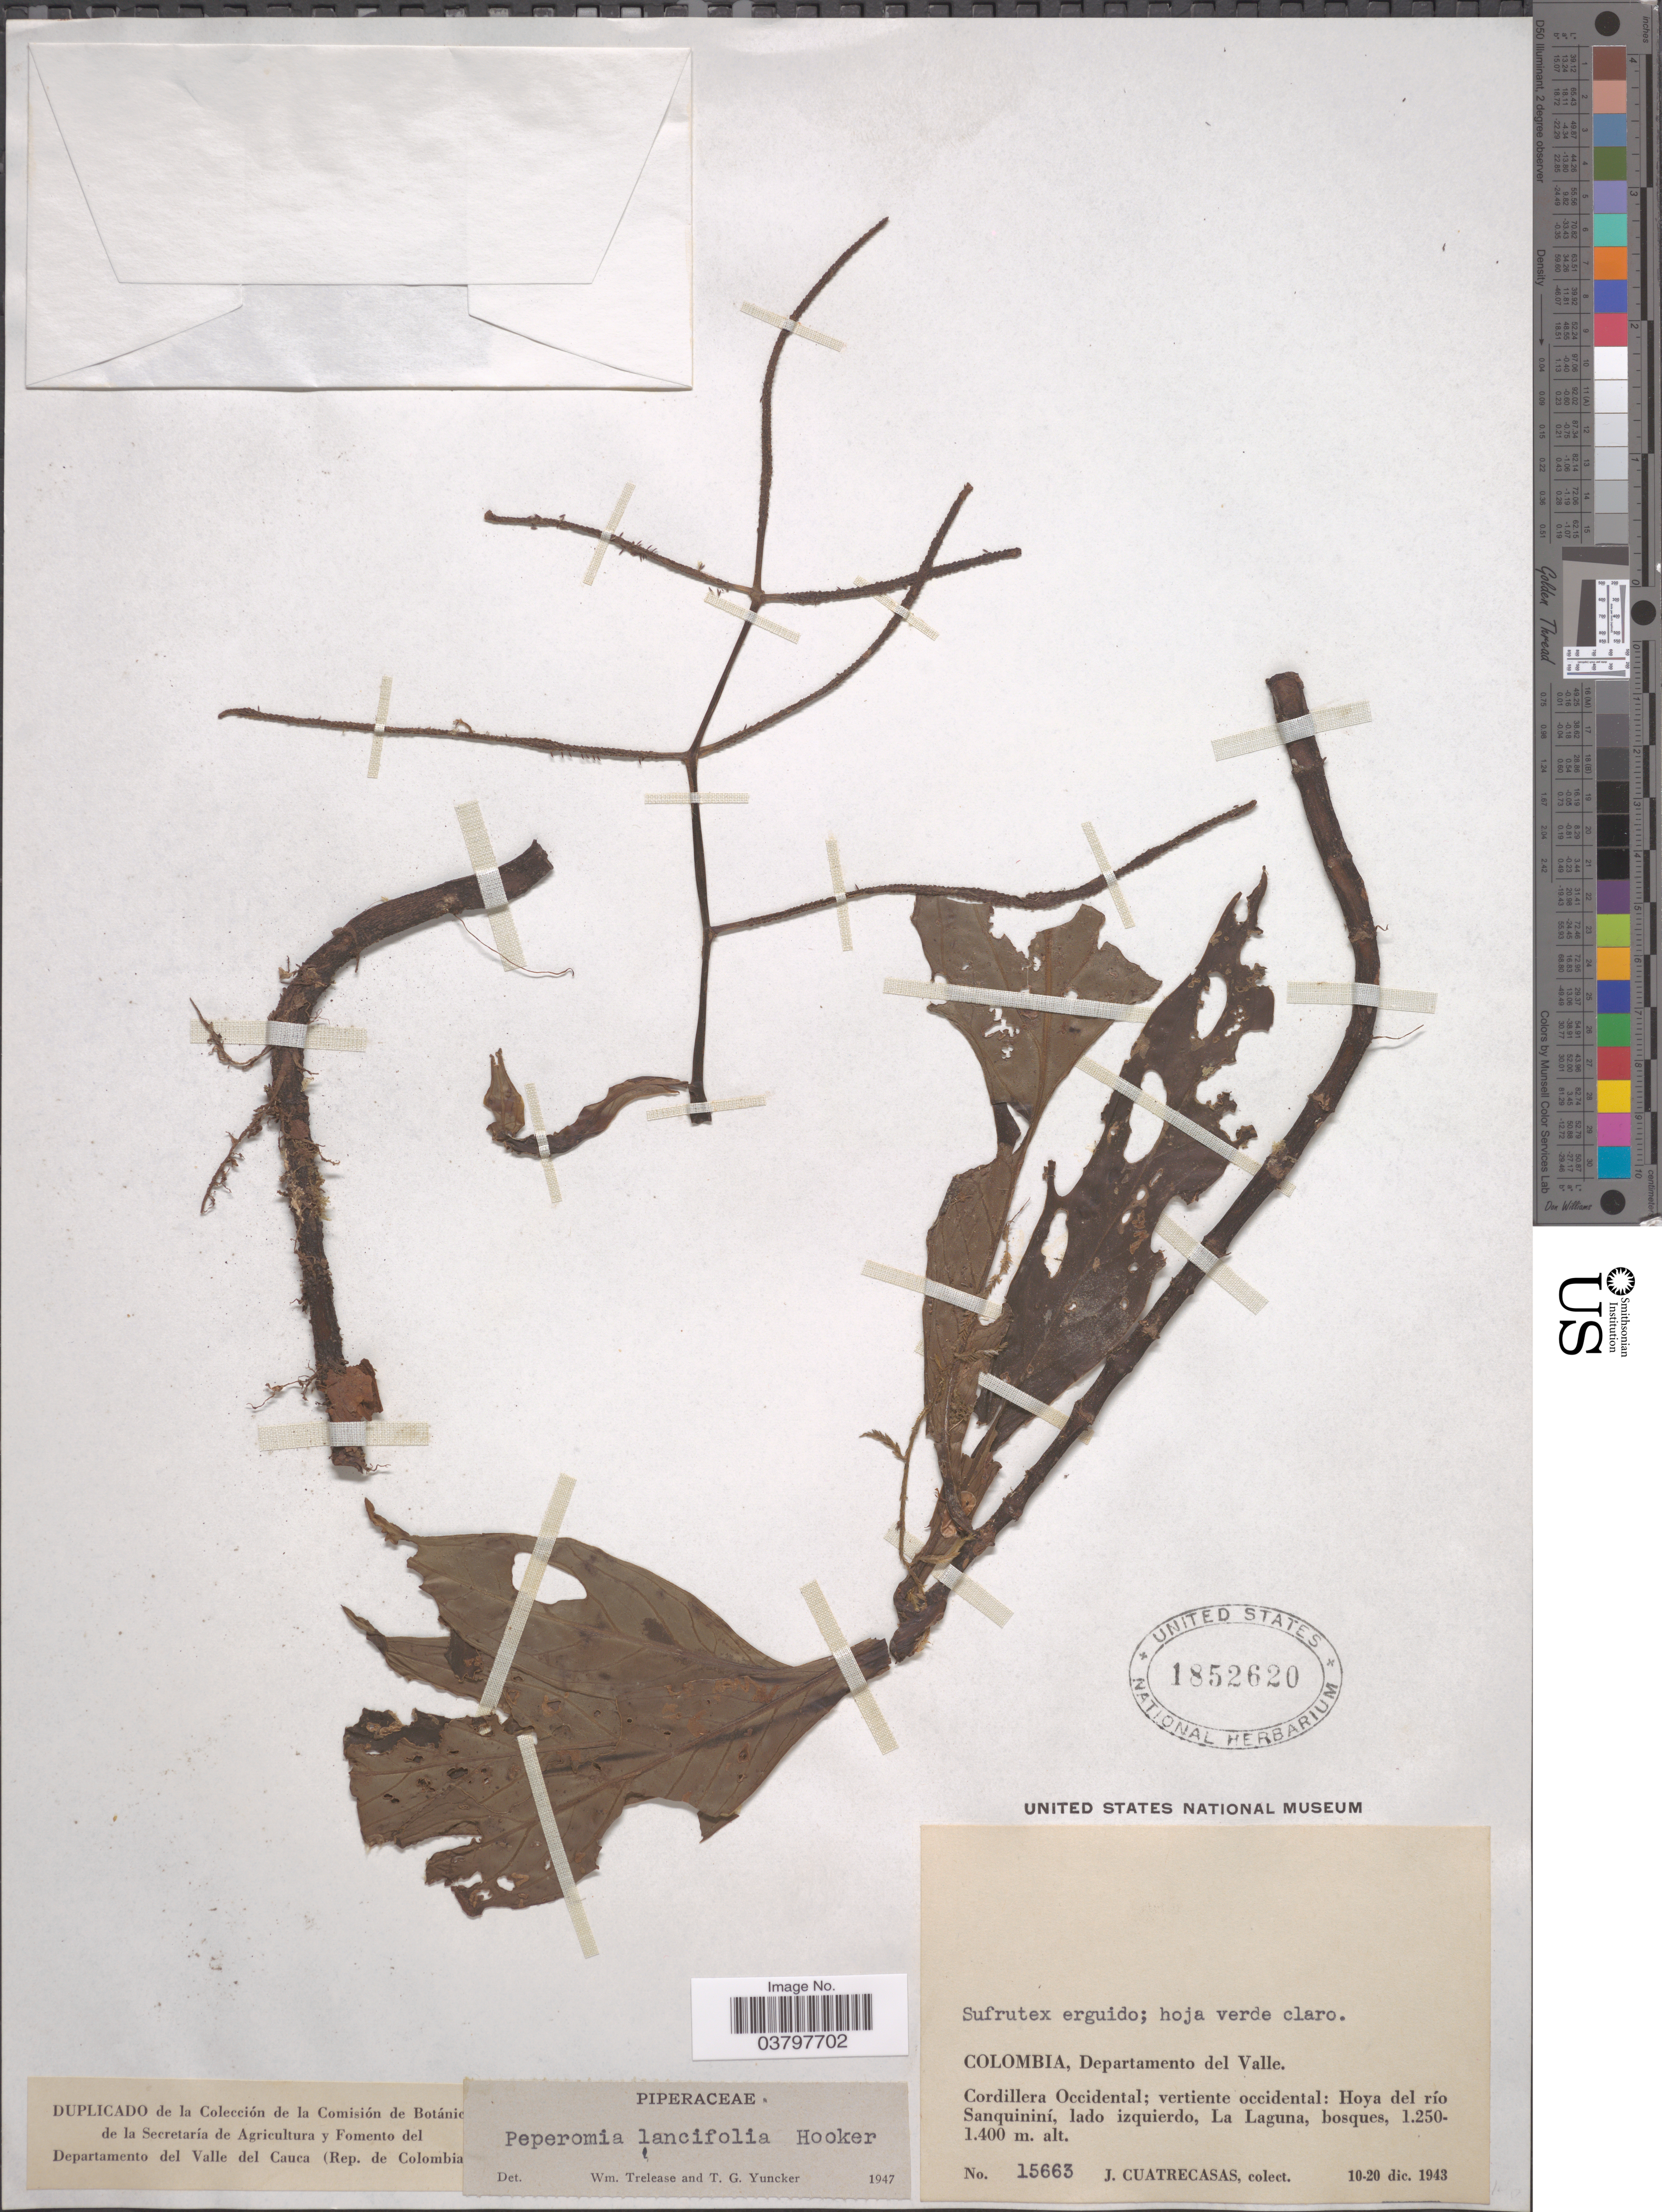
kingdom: Plantae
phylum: Tracheophyta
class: Magnoliopsida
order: Piperales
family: Piperaceae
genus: Peperomia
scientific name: Peperomia lancifolia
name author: Hook.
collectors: J. Cuatrecasas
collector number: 15663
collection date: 1943-12-10/1943-12-20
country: Colombia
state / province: Valle del Cauca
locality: Departamento del Valle. Cordillera Occidental; vertiente occidental: Hoya del río Sanquininí, lado izquierdo, La Laguna.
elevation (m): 1250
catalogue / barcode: US 1852620